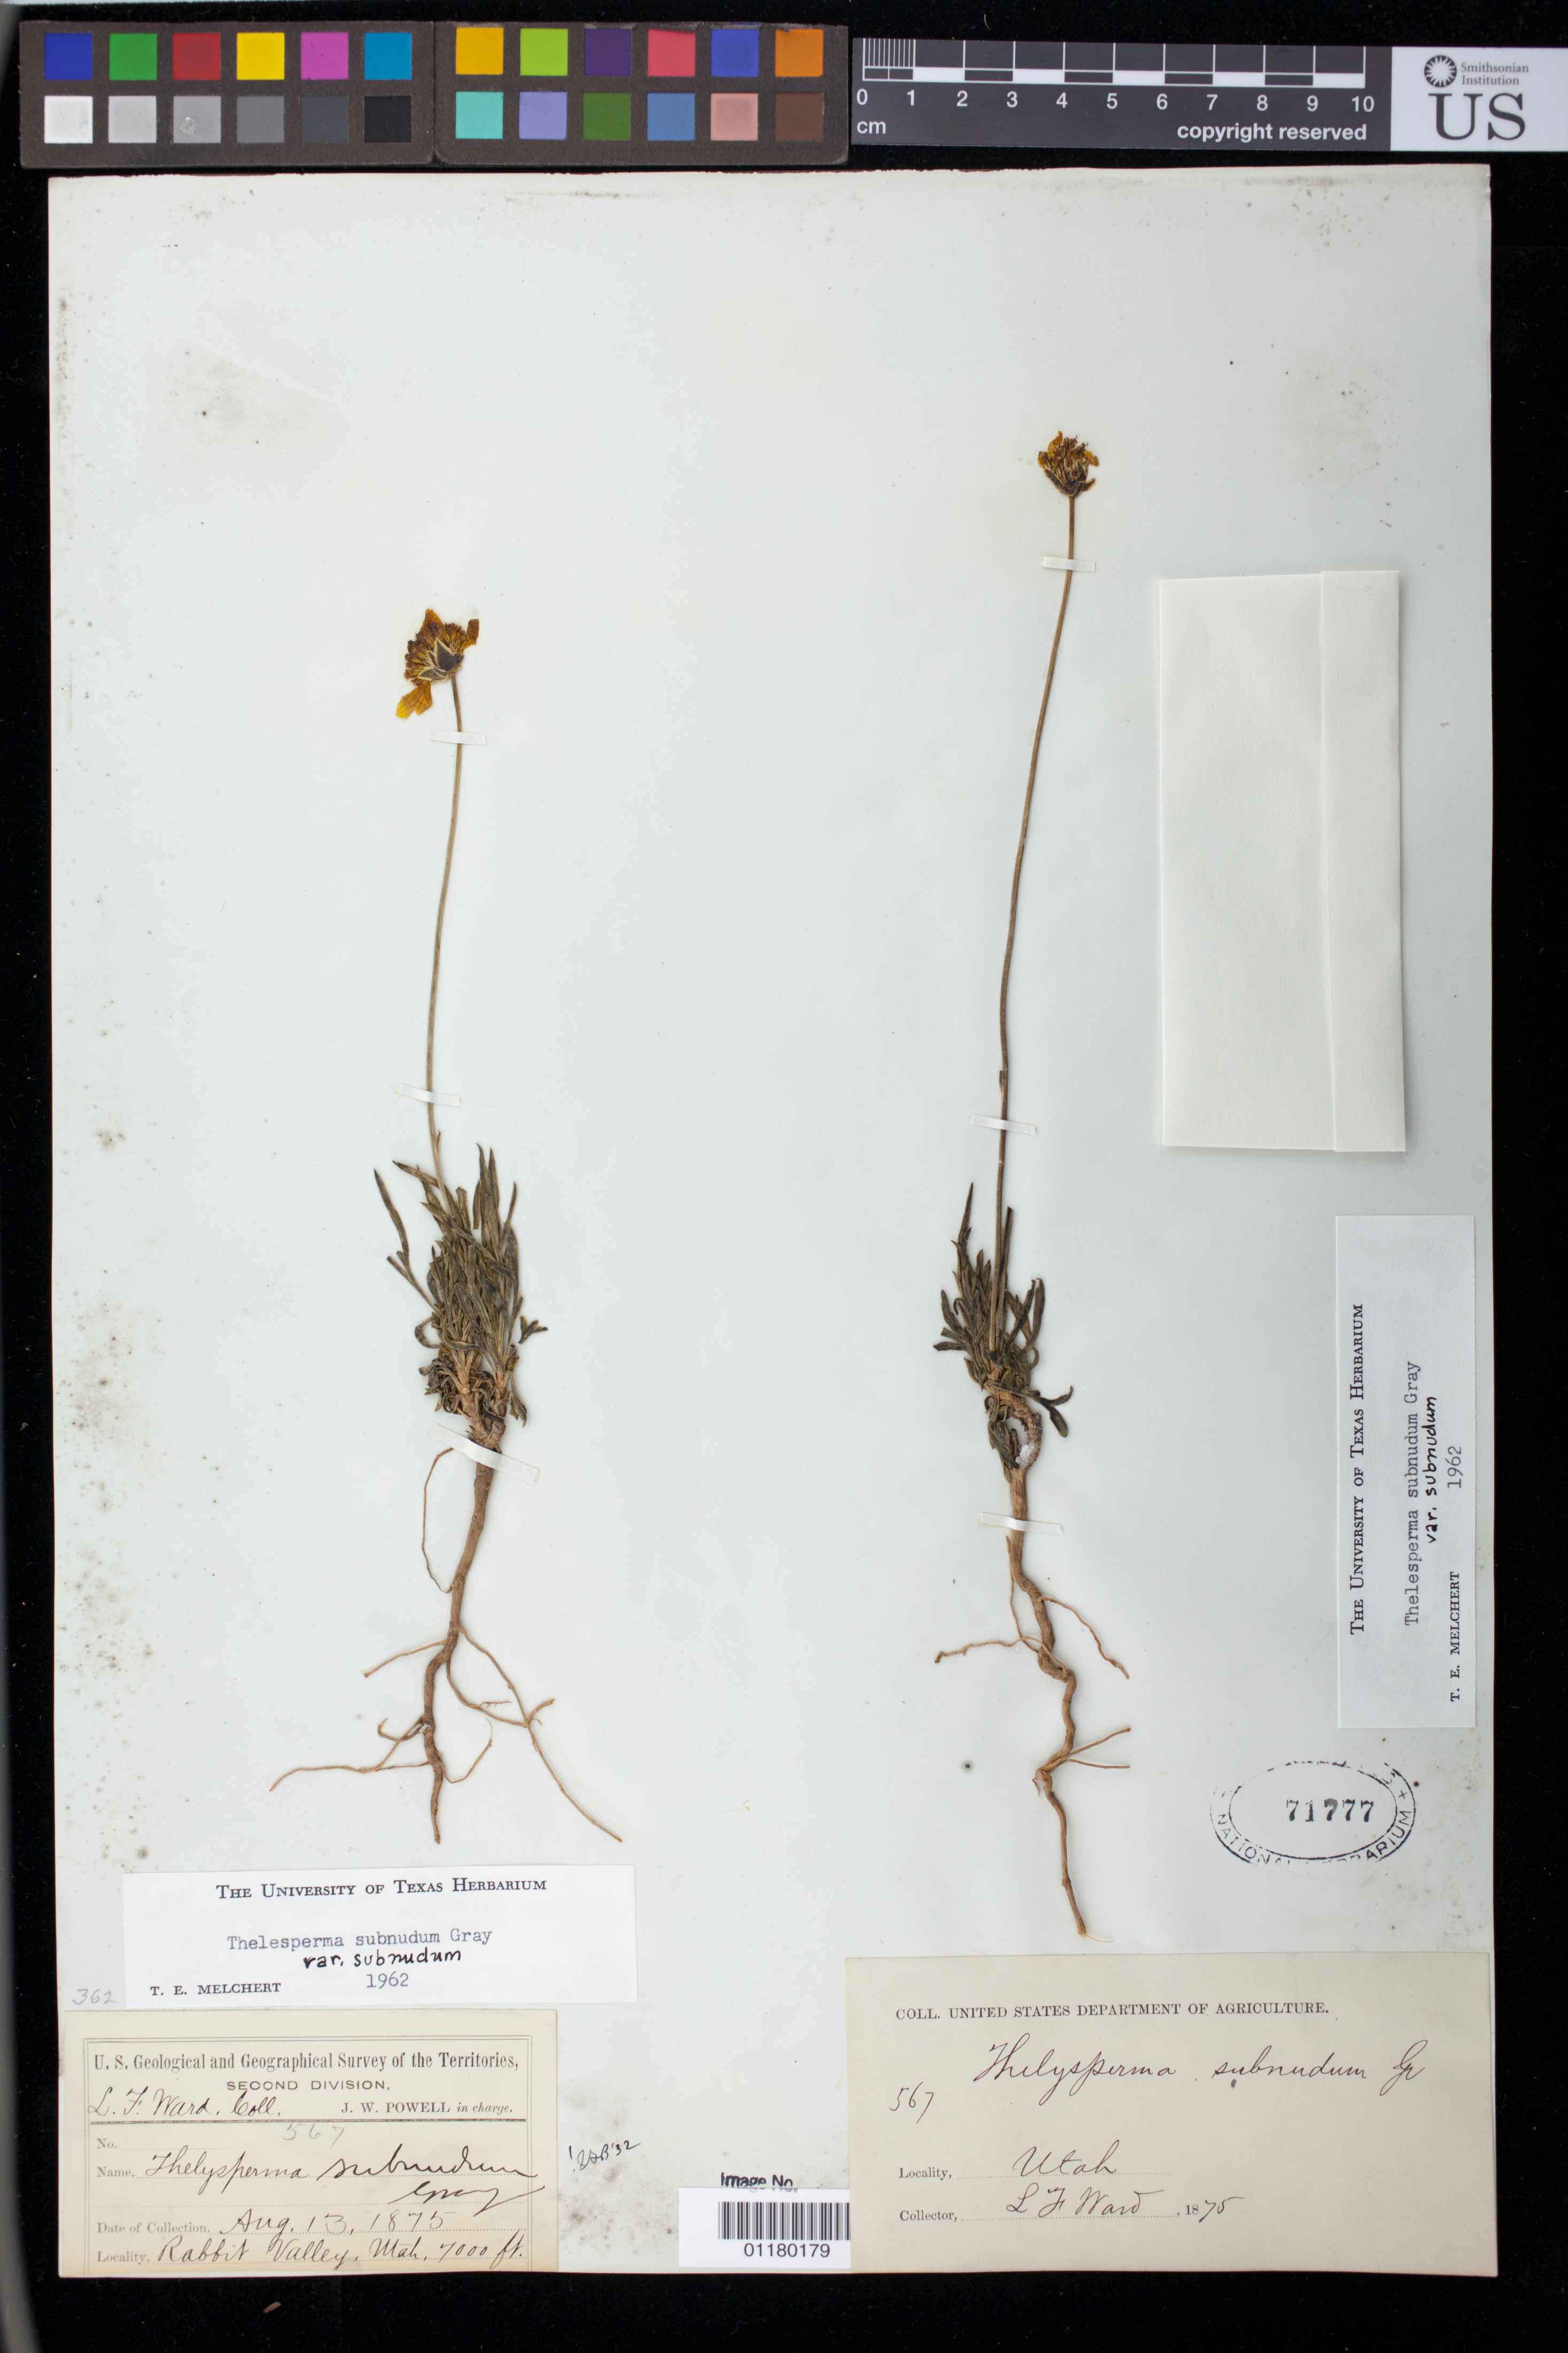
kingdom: Plantae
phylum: Tracheophyta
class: Magnoliopsida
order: Asterales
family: Asteraceae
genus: Thelesperma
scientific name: Thelesperma subnudum var. subnudum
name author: A. Gray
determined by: Melchert, T. E.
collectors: L. F. Ward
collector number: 567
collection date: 1875-08-13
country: United States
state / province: Utah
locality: Rabbit Valley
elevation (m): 2134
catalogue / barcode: US 71777